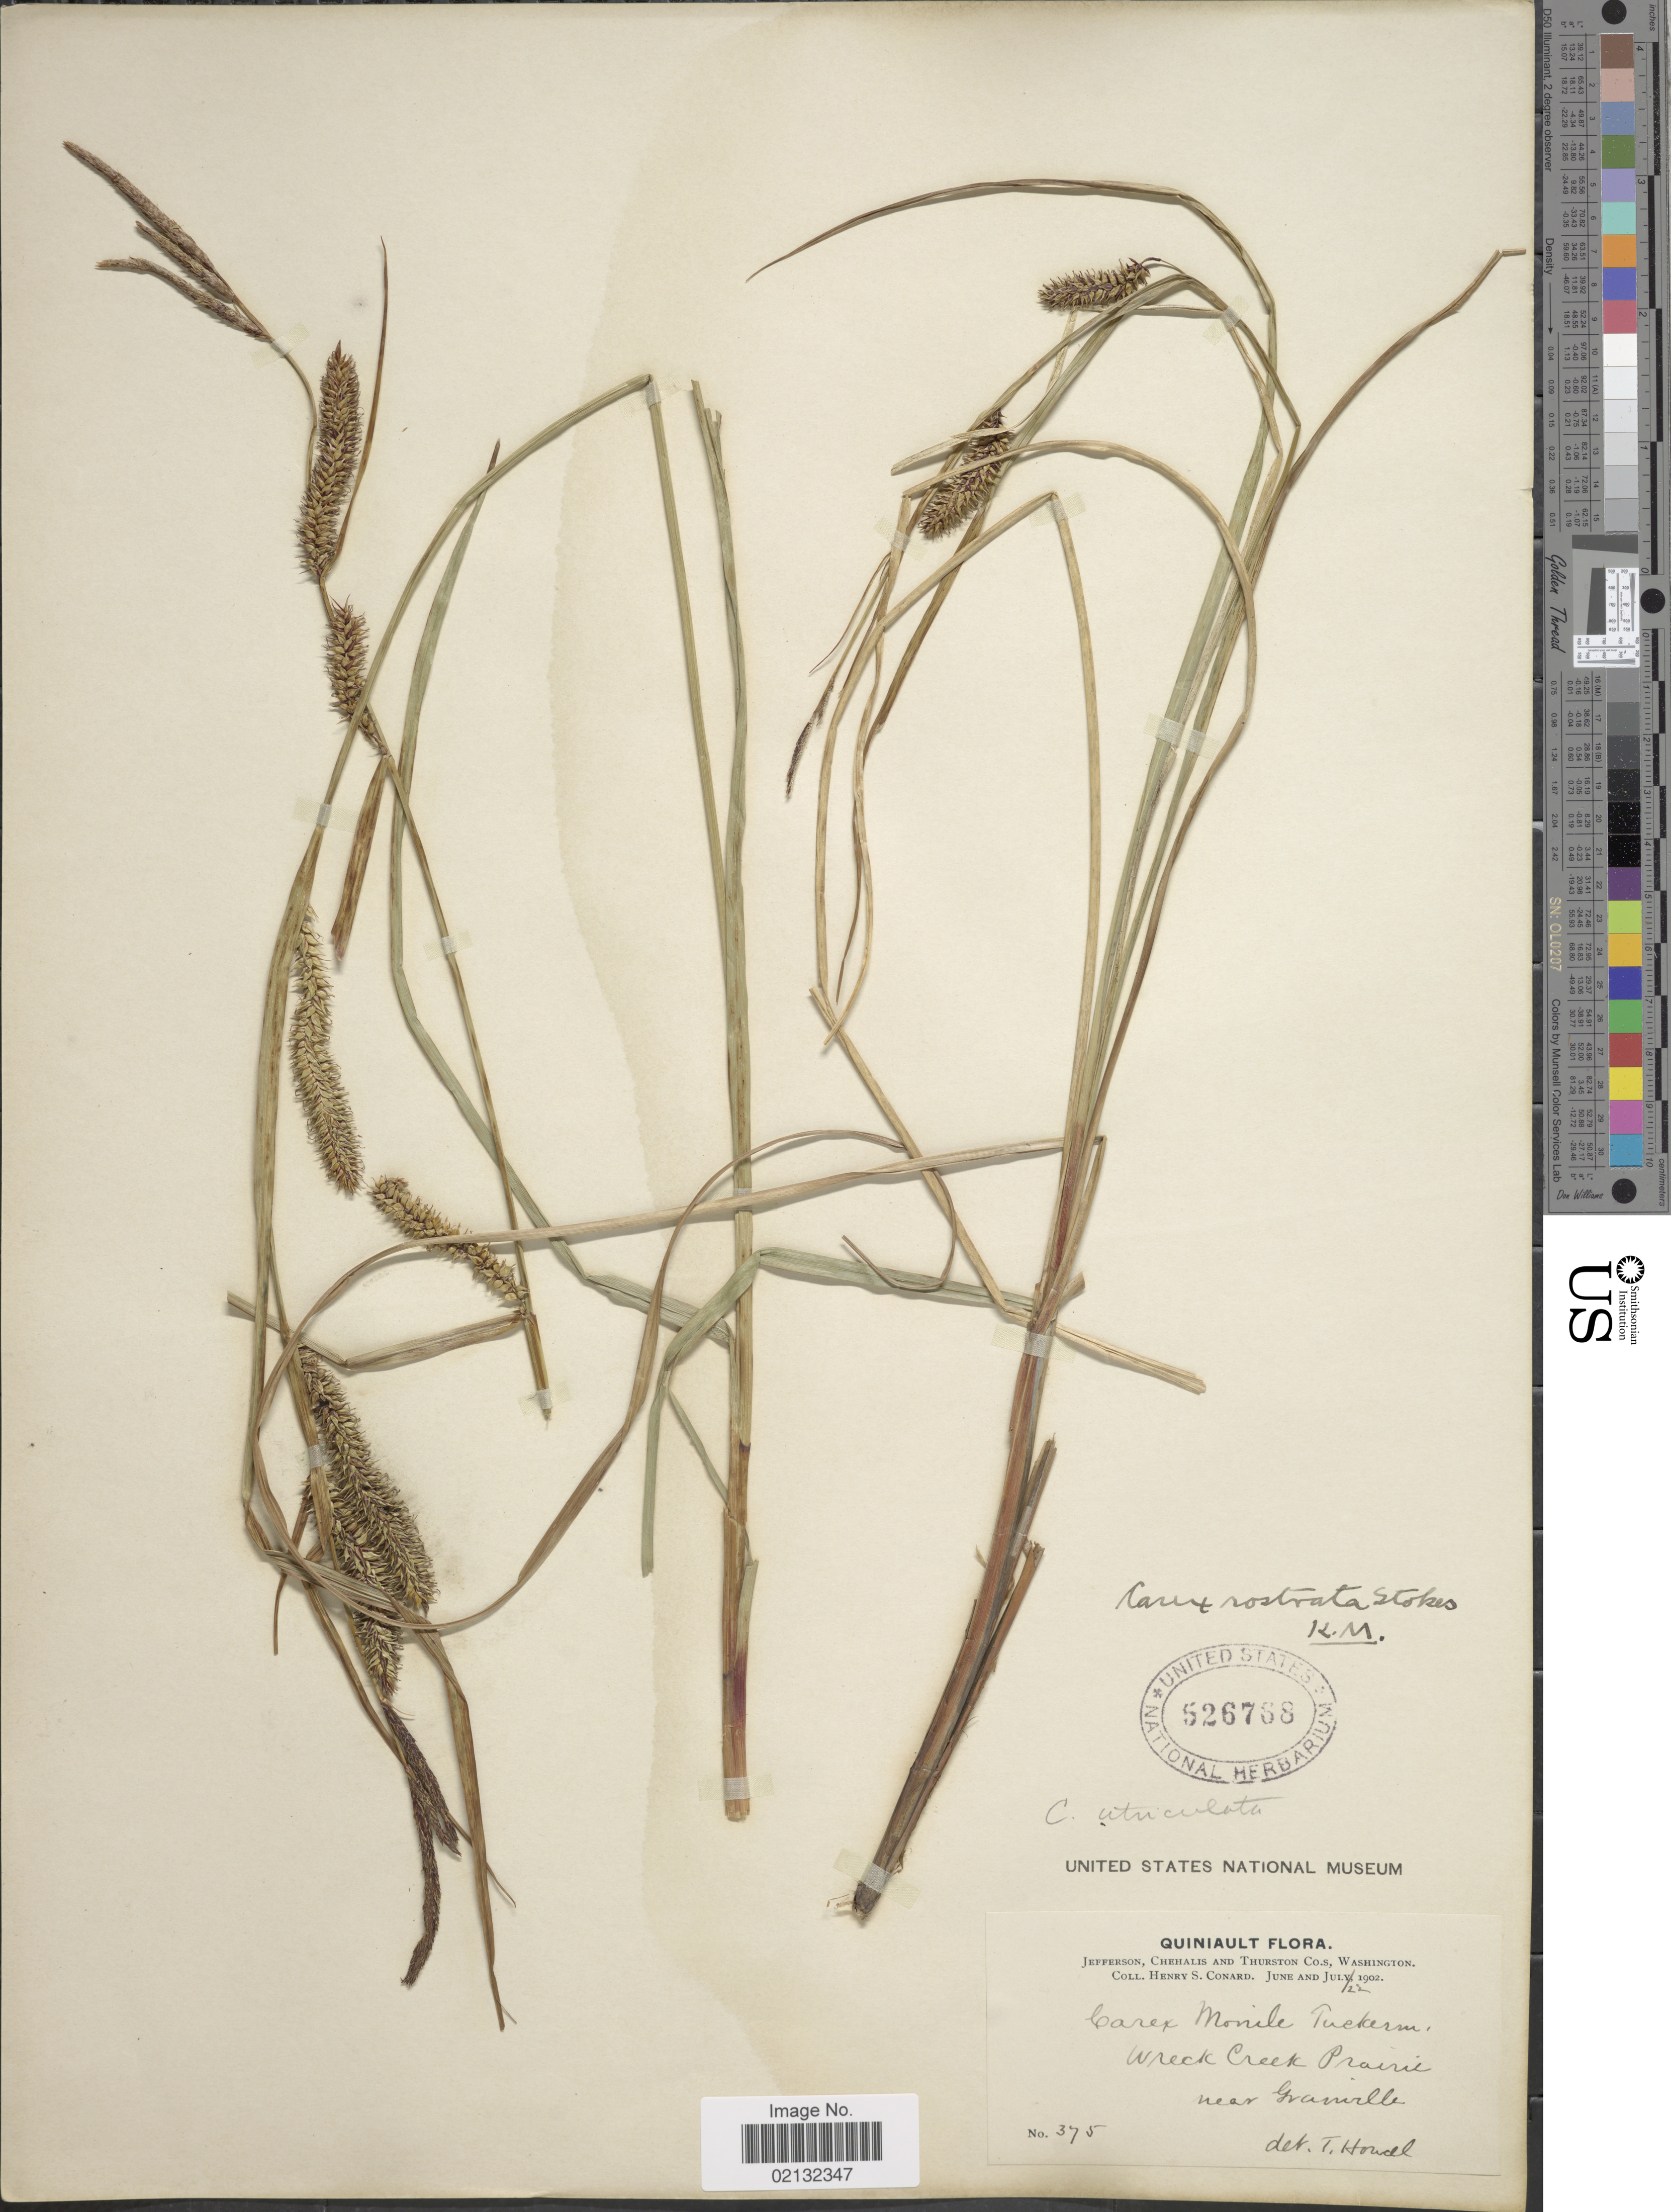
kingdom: Plantae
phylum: Tracheophyta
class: Liliopsida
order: Poales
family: Cyperaceae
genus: Carex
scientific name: Carex rostrata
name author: Stokes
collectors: H. S. Conard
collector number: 375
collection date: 1902-07-22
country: United States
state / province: Washington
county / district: Thurston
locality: Quiniault, Jefferson, Chehalis and Thurston Co.s., Wreck Creek Prairie, near Granville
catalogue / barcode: US 526768